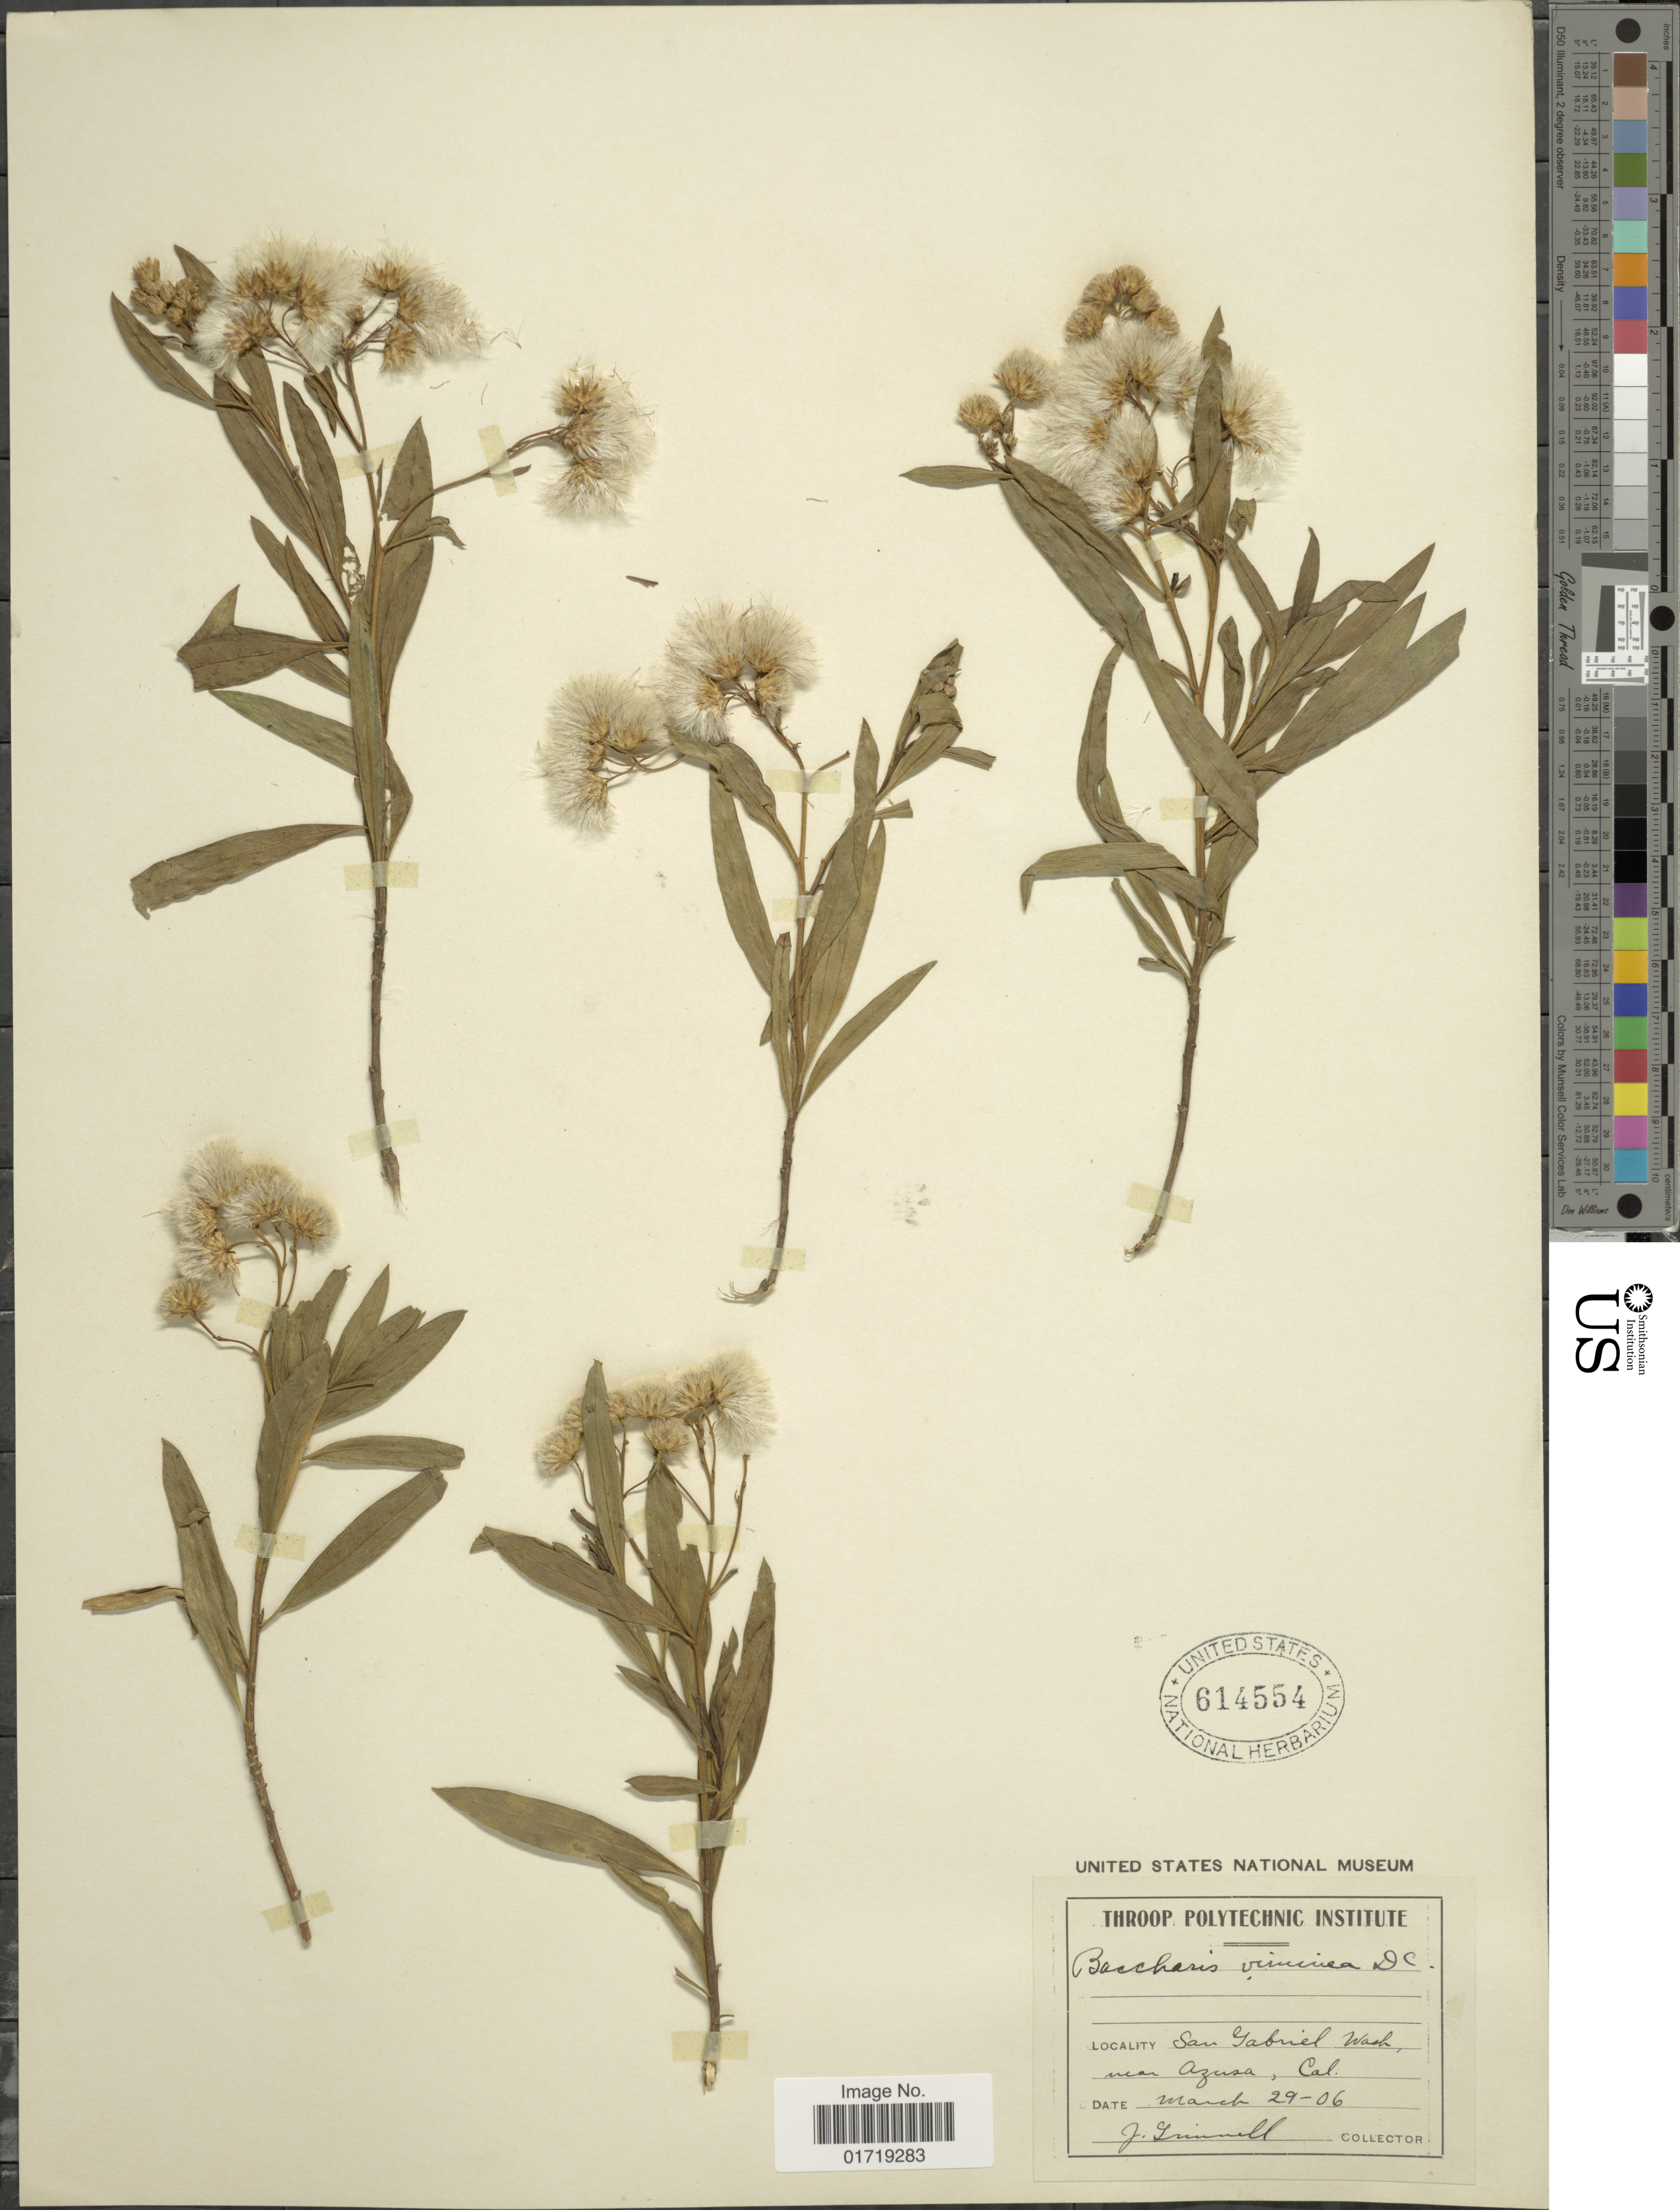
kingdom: Plantae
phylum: Tracheophyta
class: Magnoliopsida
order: Asterales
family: Asteraceae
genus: Baccharis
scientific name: Baccharis viminea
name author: DC.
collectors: J. Grinnell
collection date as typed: Transcribed d/m/y: 3/3/29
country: United States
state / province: California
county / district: Los Angeles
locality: San Gabriel Wash, near Azusa, Cal.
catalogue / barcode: US 614554